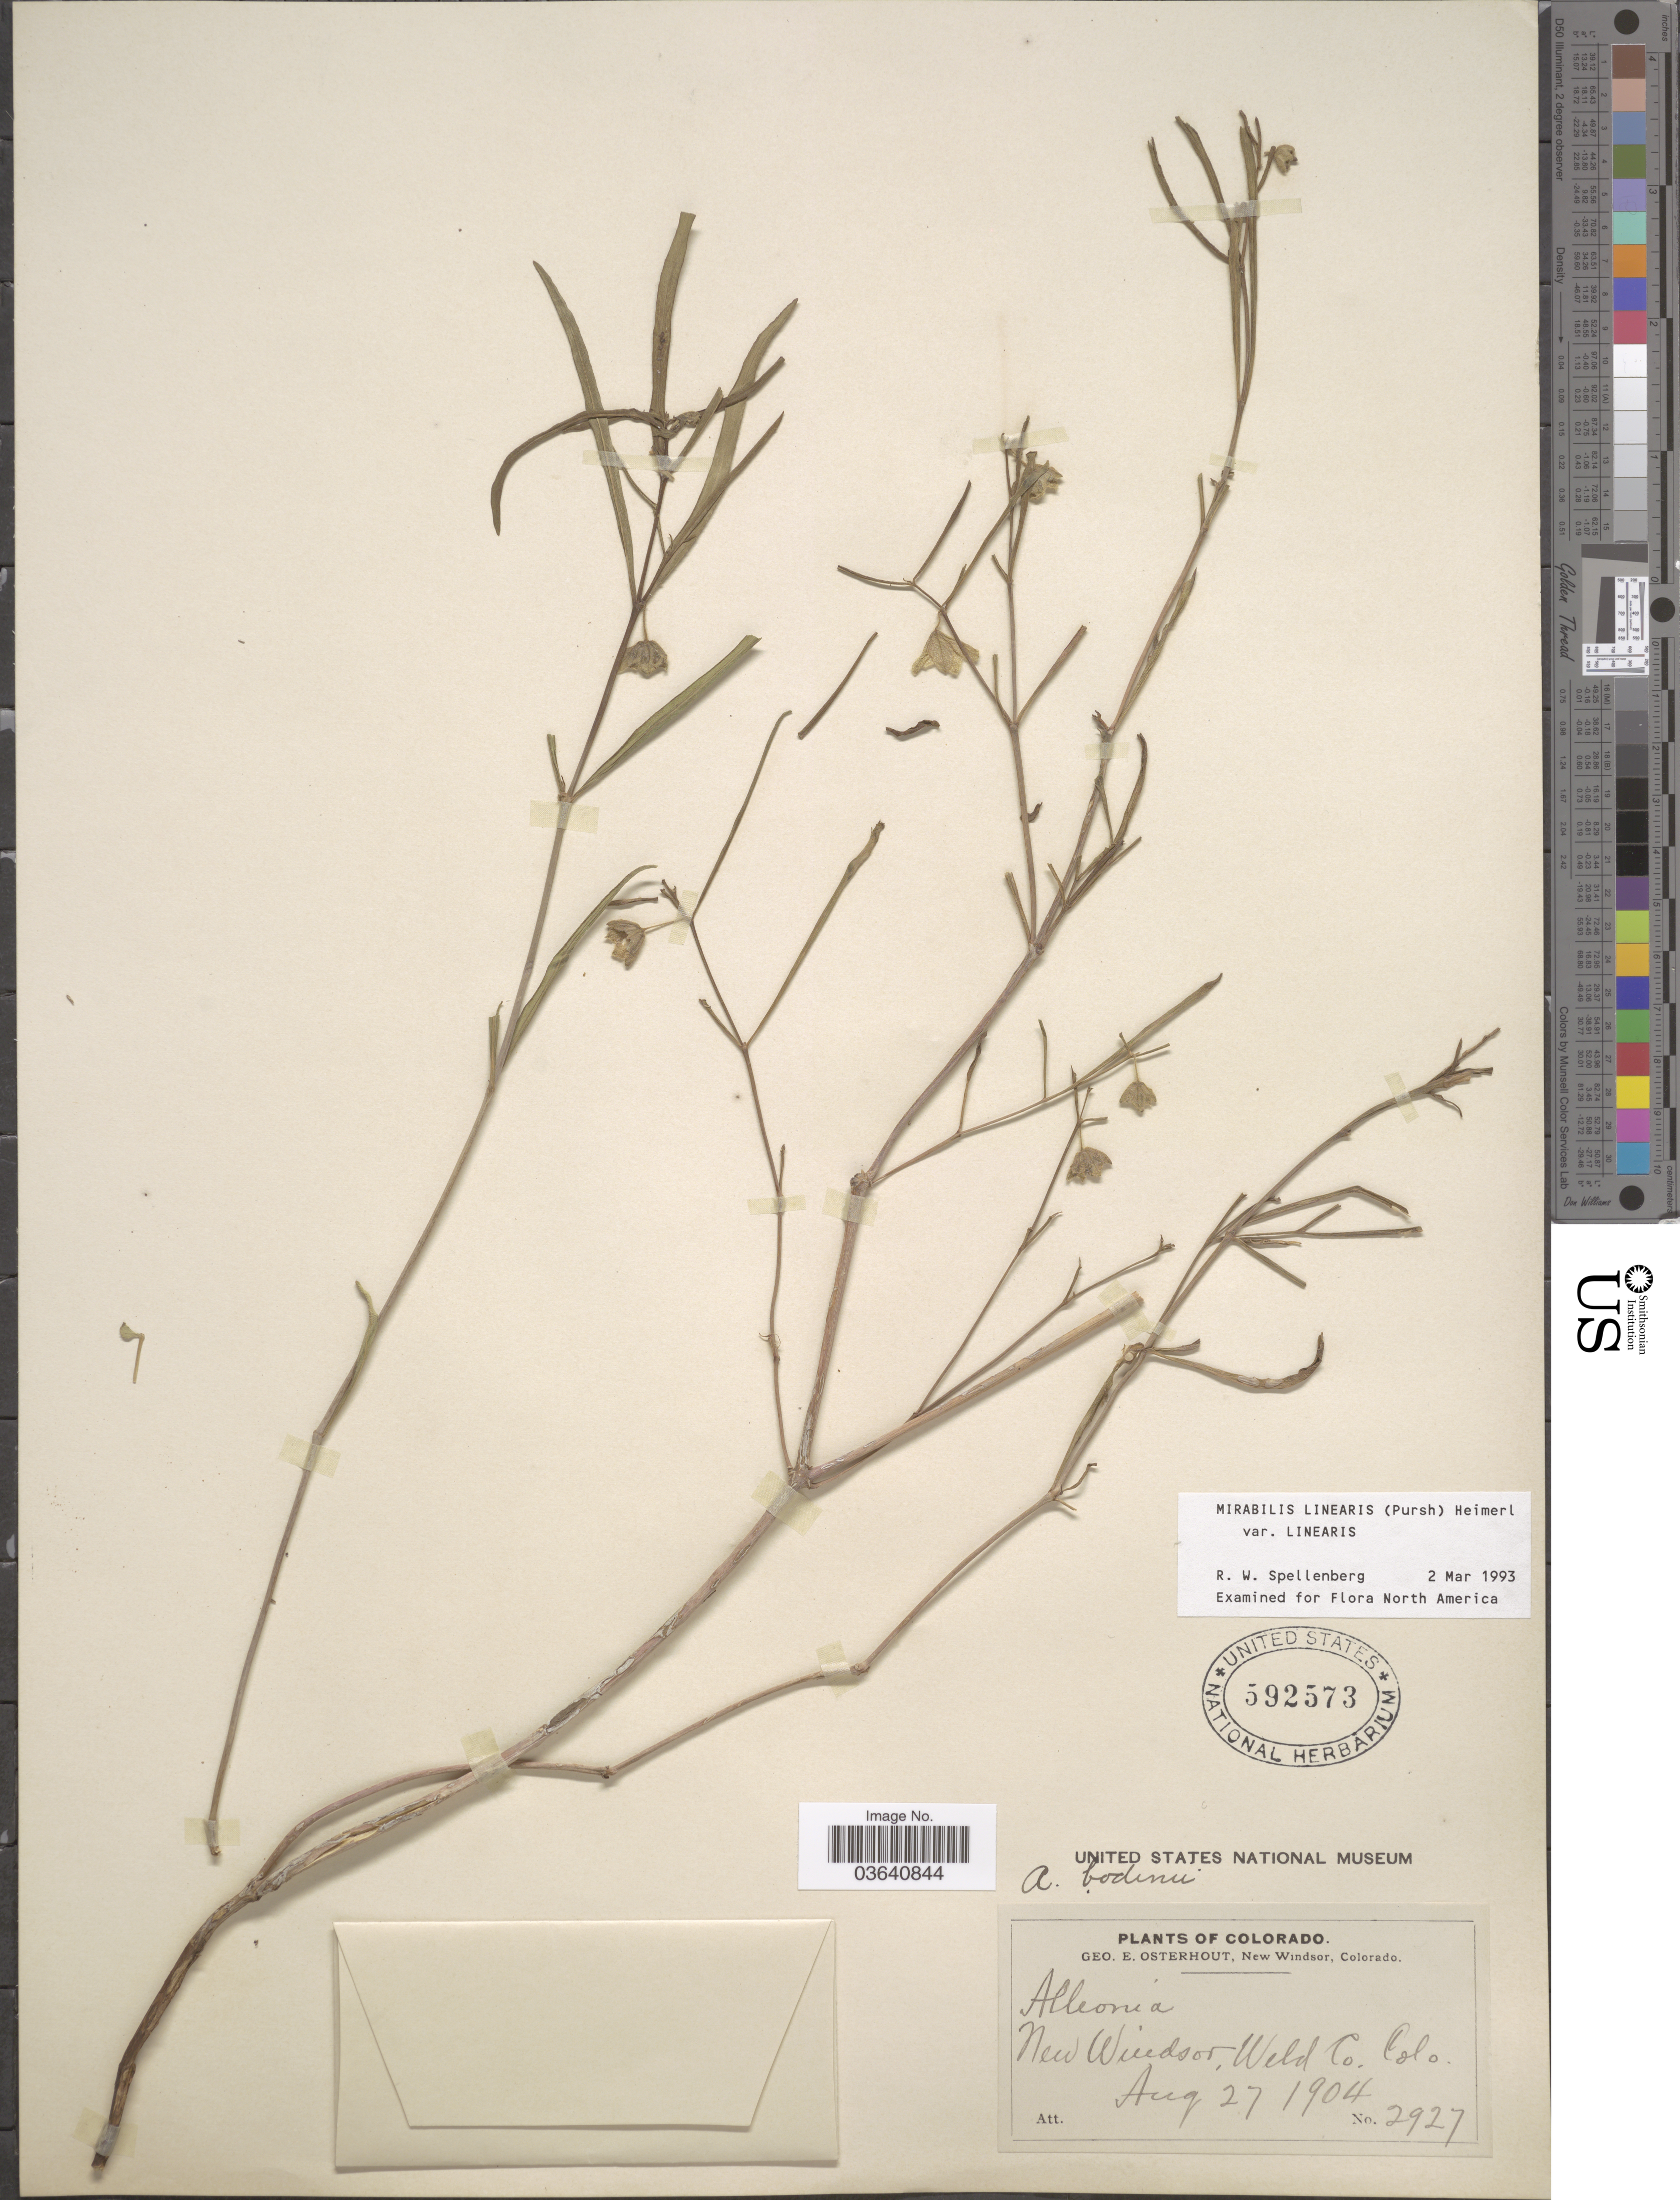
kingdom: Plantae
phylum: Tracheophyta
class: Magnoliopsida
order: Caryophyllales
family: Nyctaginaceae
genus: Mirabilis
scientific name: Mirabilis linearis var. linearis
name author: (Pursh) Heimerl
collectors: G. Osterhout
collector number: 2927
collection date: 1904-08-27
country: United States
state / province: Colorado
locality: New Windsor, Weld Co.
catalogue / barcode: US 592573